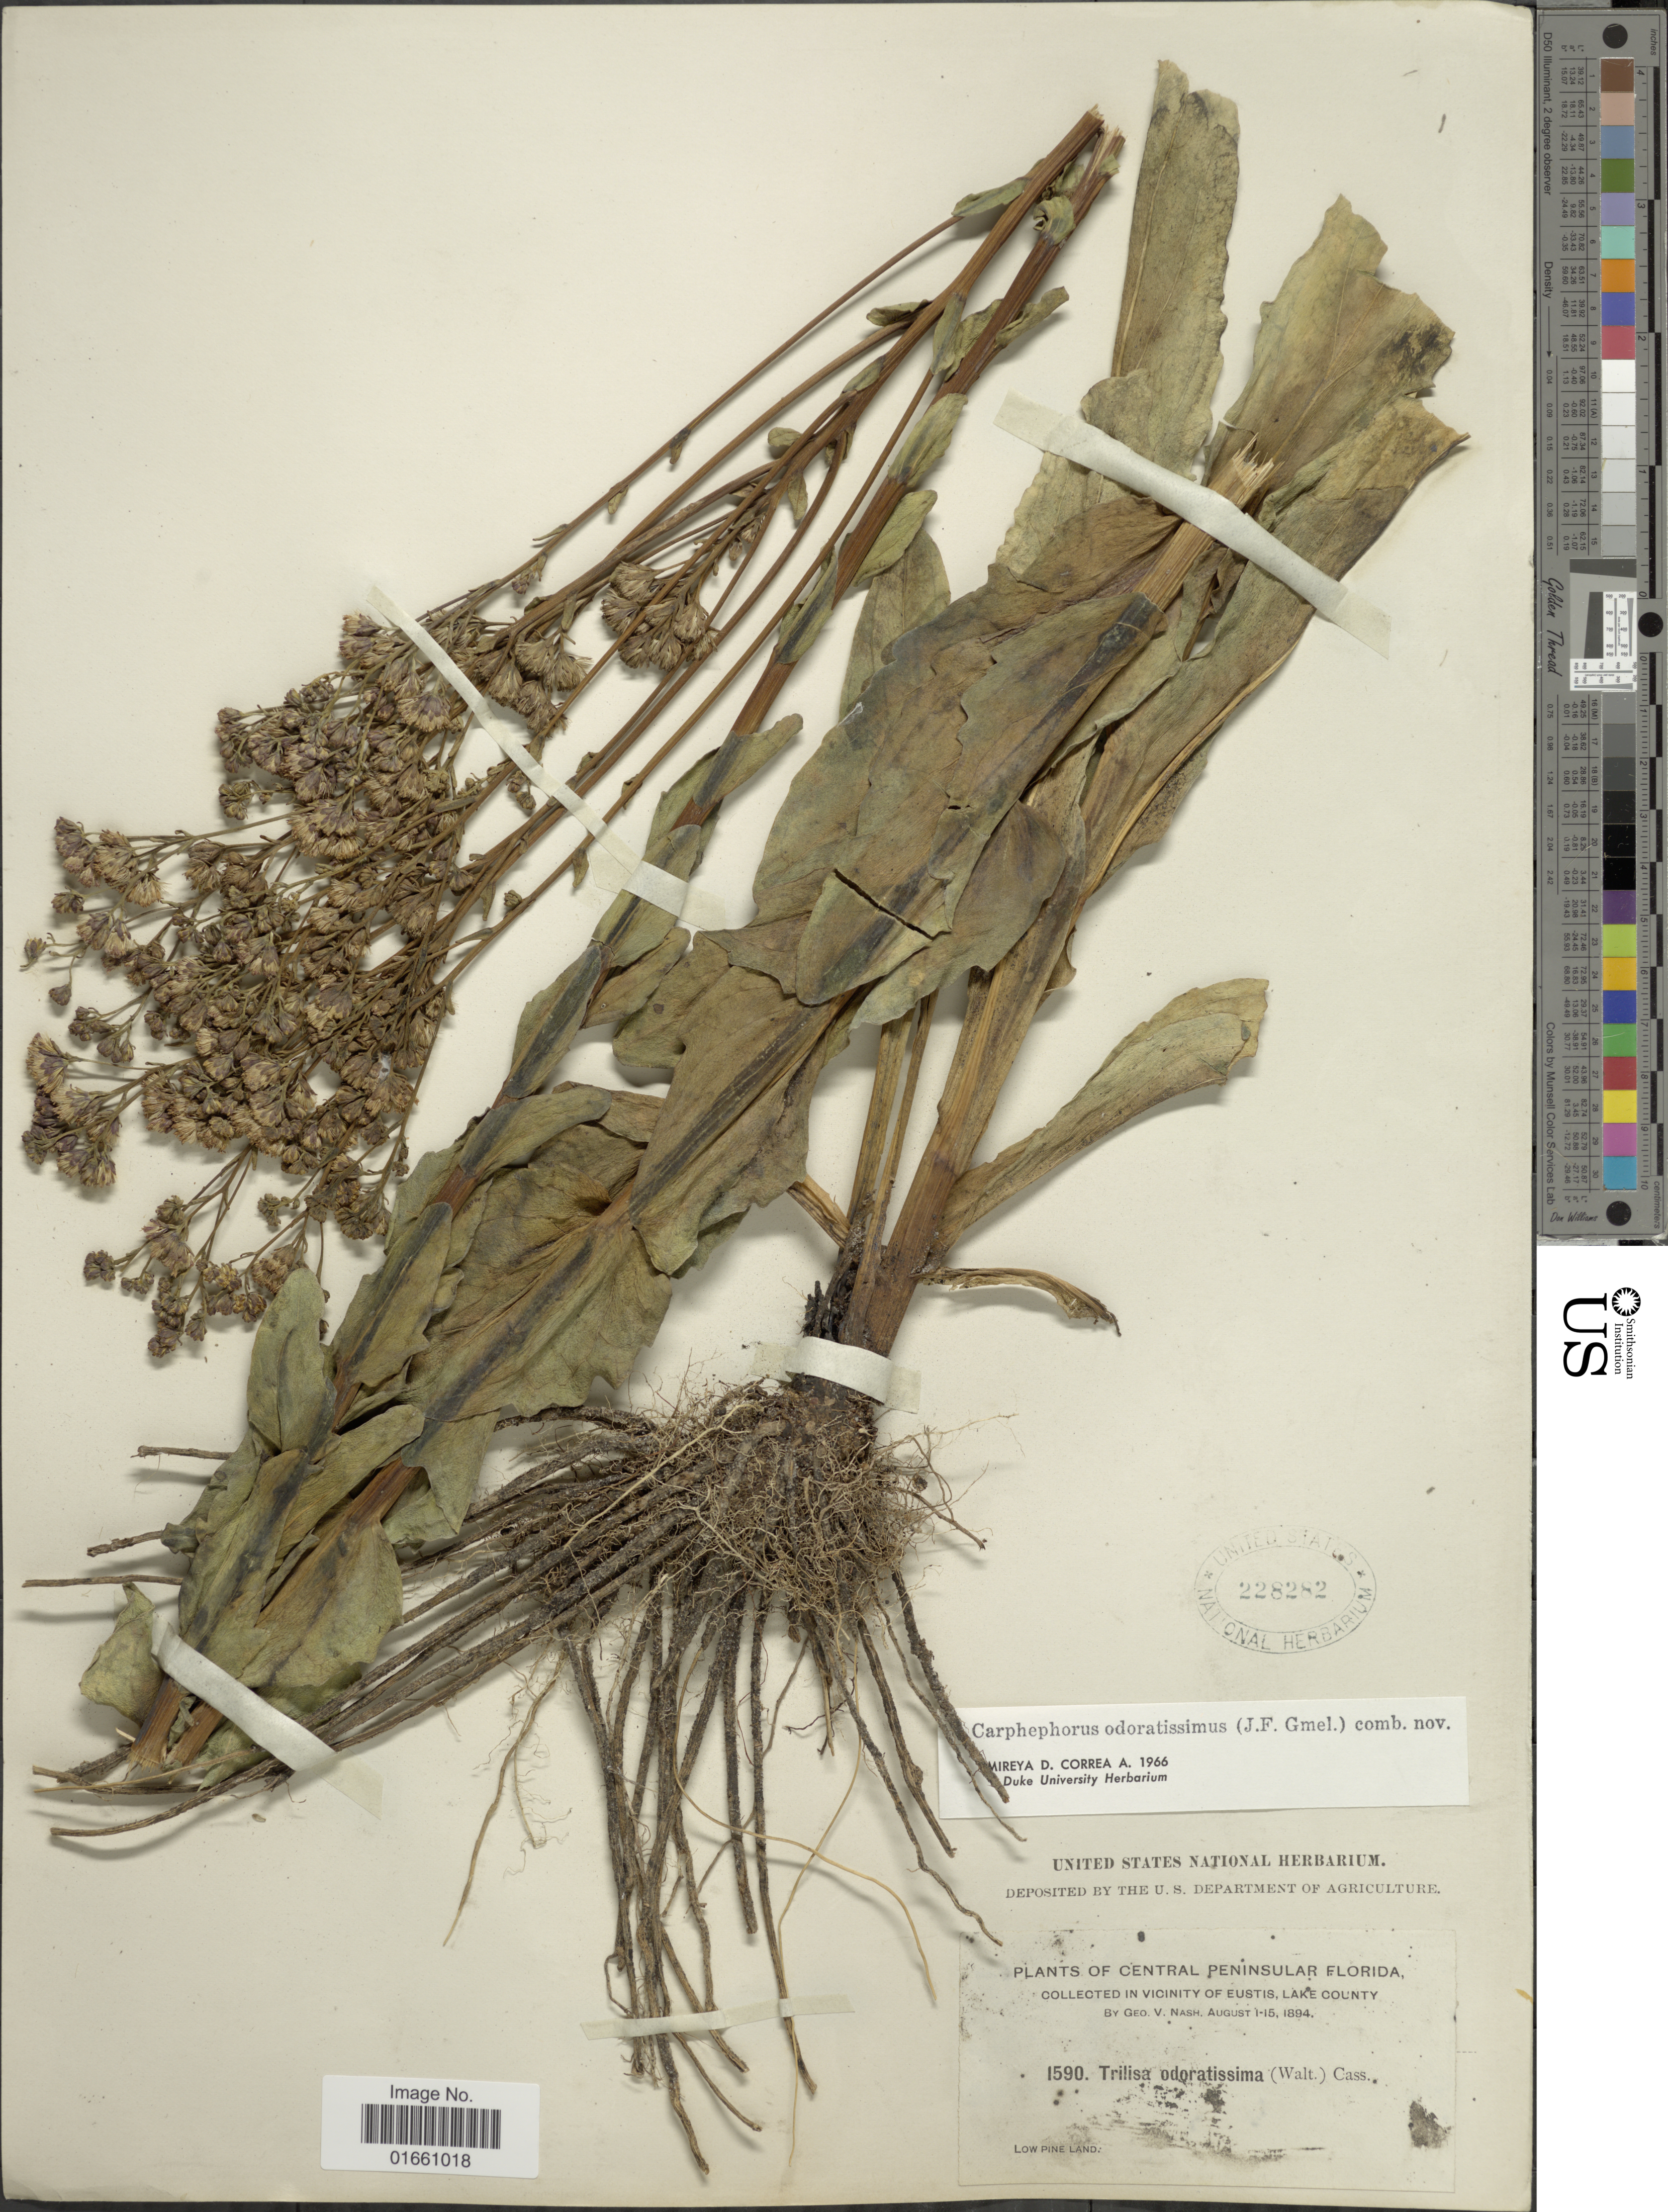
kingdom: Plantae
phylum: Tracheophyta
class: Magnoliopsida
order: Asterales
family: Asteraceae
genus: Trilisa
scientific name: Trilisa odoratissima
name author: (J.F. Gmel.) Cass.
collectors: G. V. Nash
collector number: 1590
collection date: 1894-08-01/1894-08-15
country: United States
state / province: Florida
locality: Central Peninsula Florida, vicinity of Eustis, Lake County, Low Pine Land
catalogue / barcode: US 228282